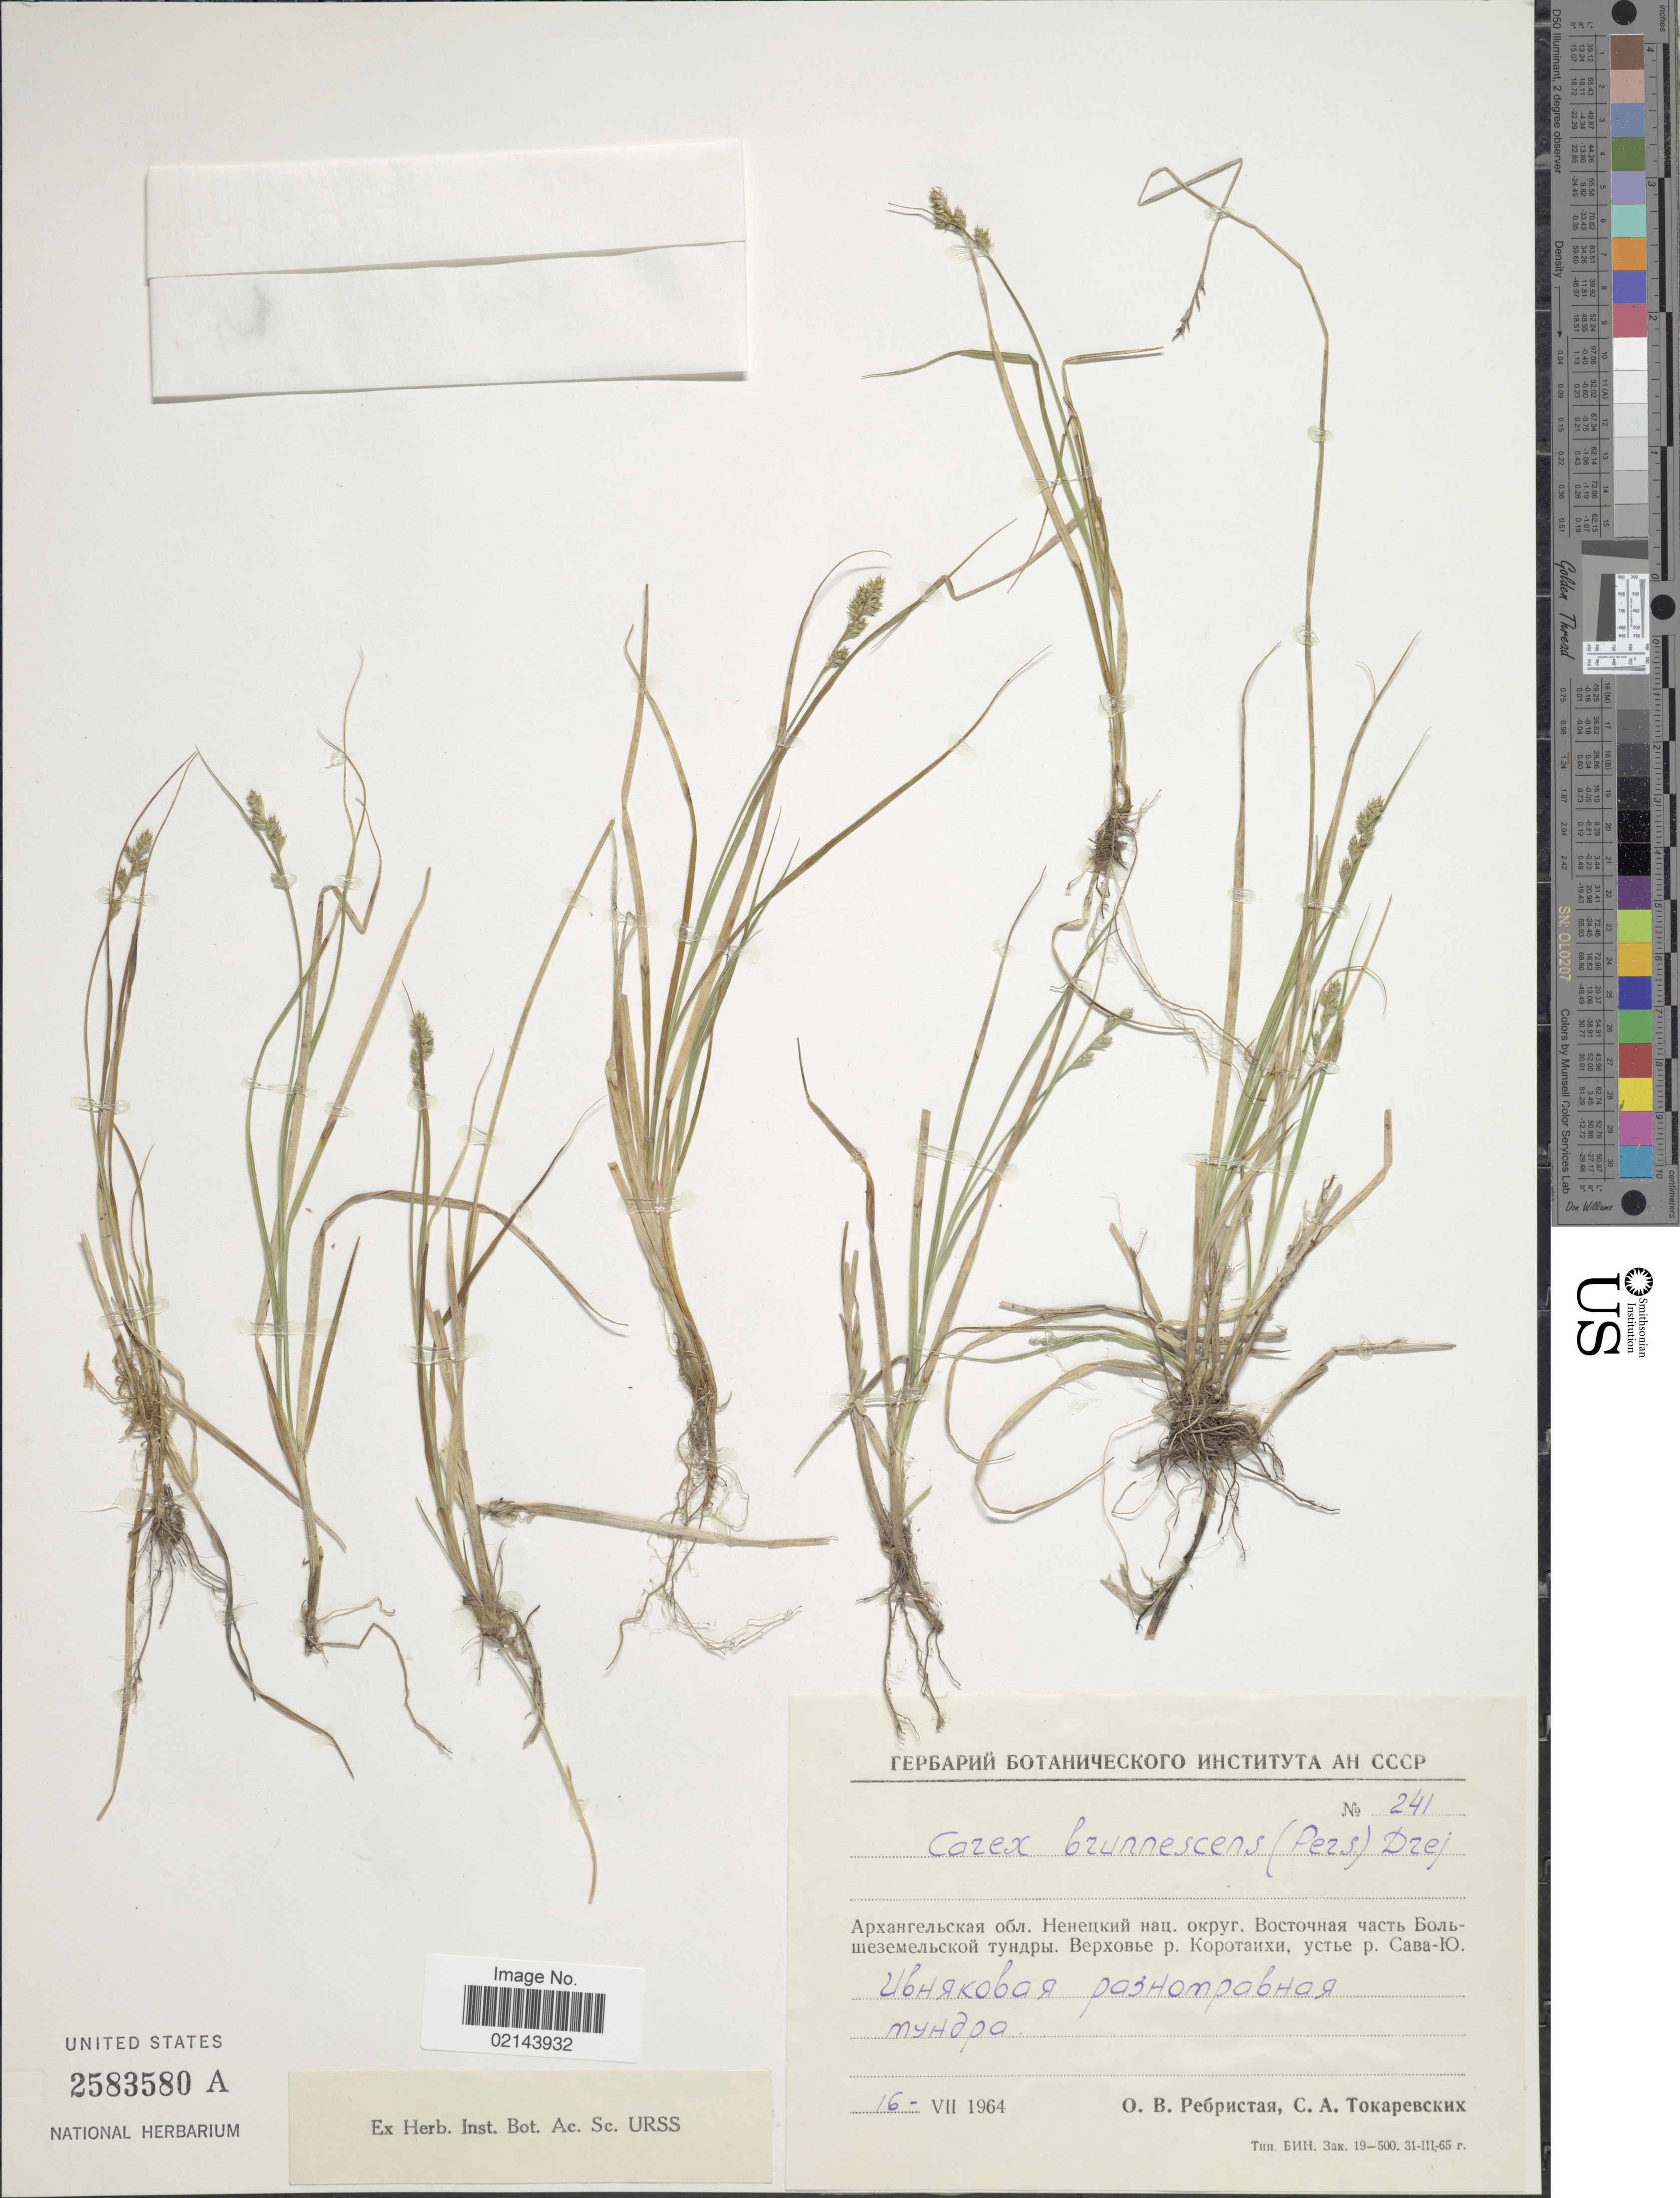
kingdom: Plantae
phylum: Tracheophyta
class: Liliopsida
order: Poales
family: Cyperaceae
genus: Carex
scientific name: Carex brunnescens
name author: (Pers.) Poir.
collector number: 241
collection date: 1964-07-16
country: U.S.S.R.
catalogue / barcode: US 2583580A